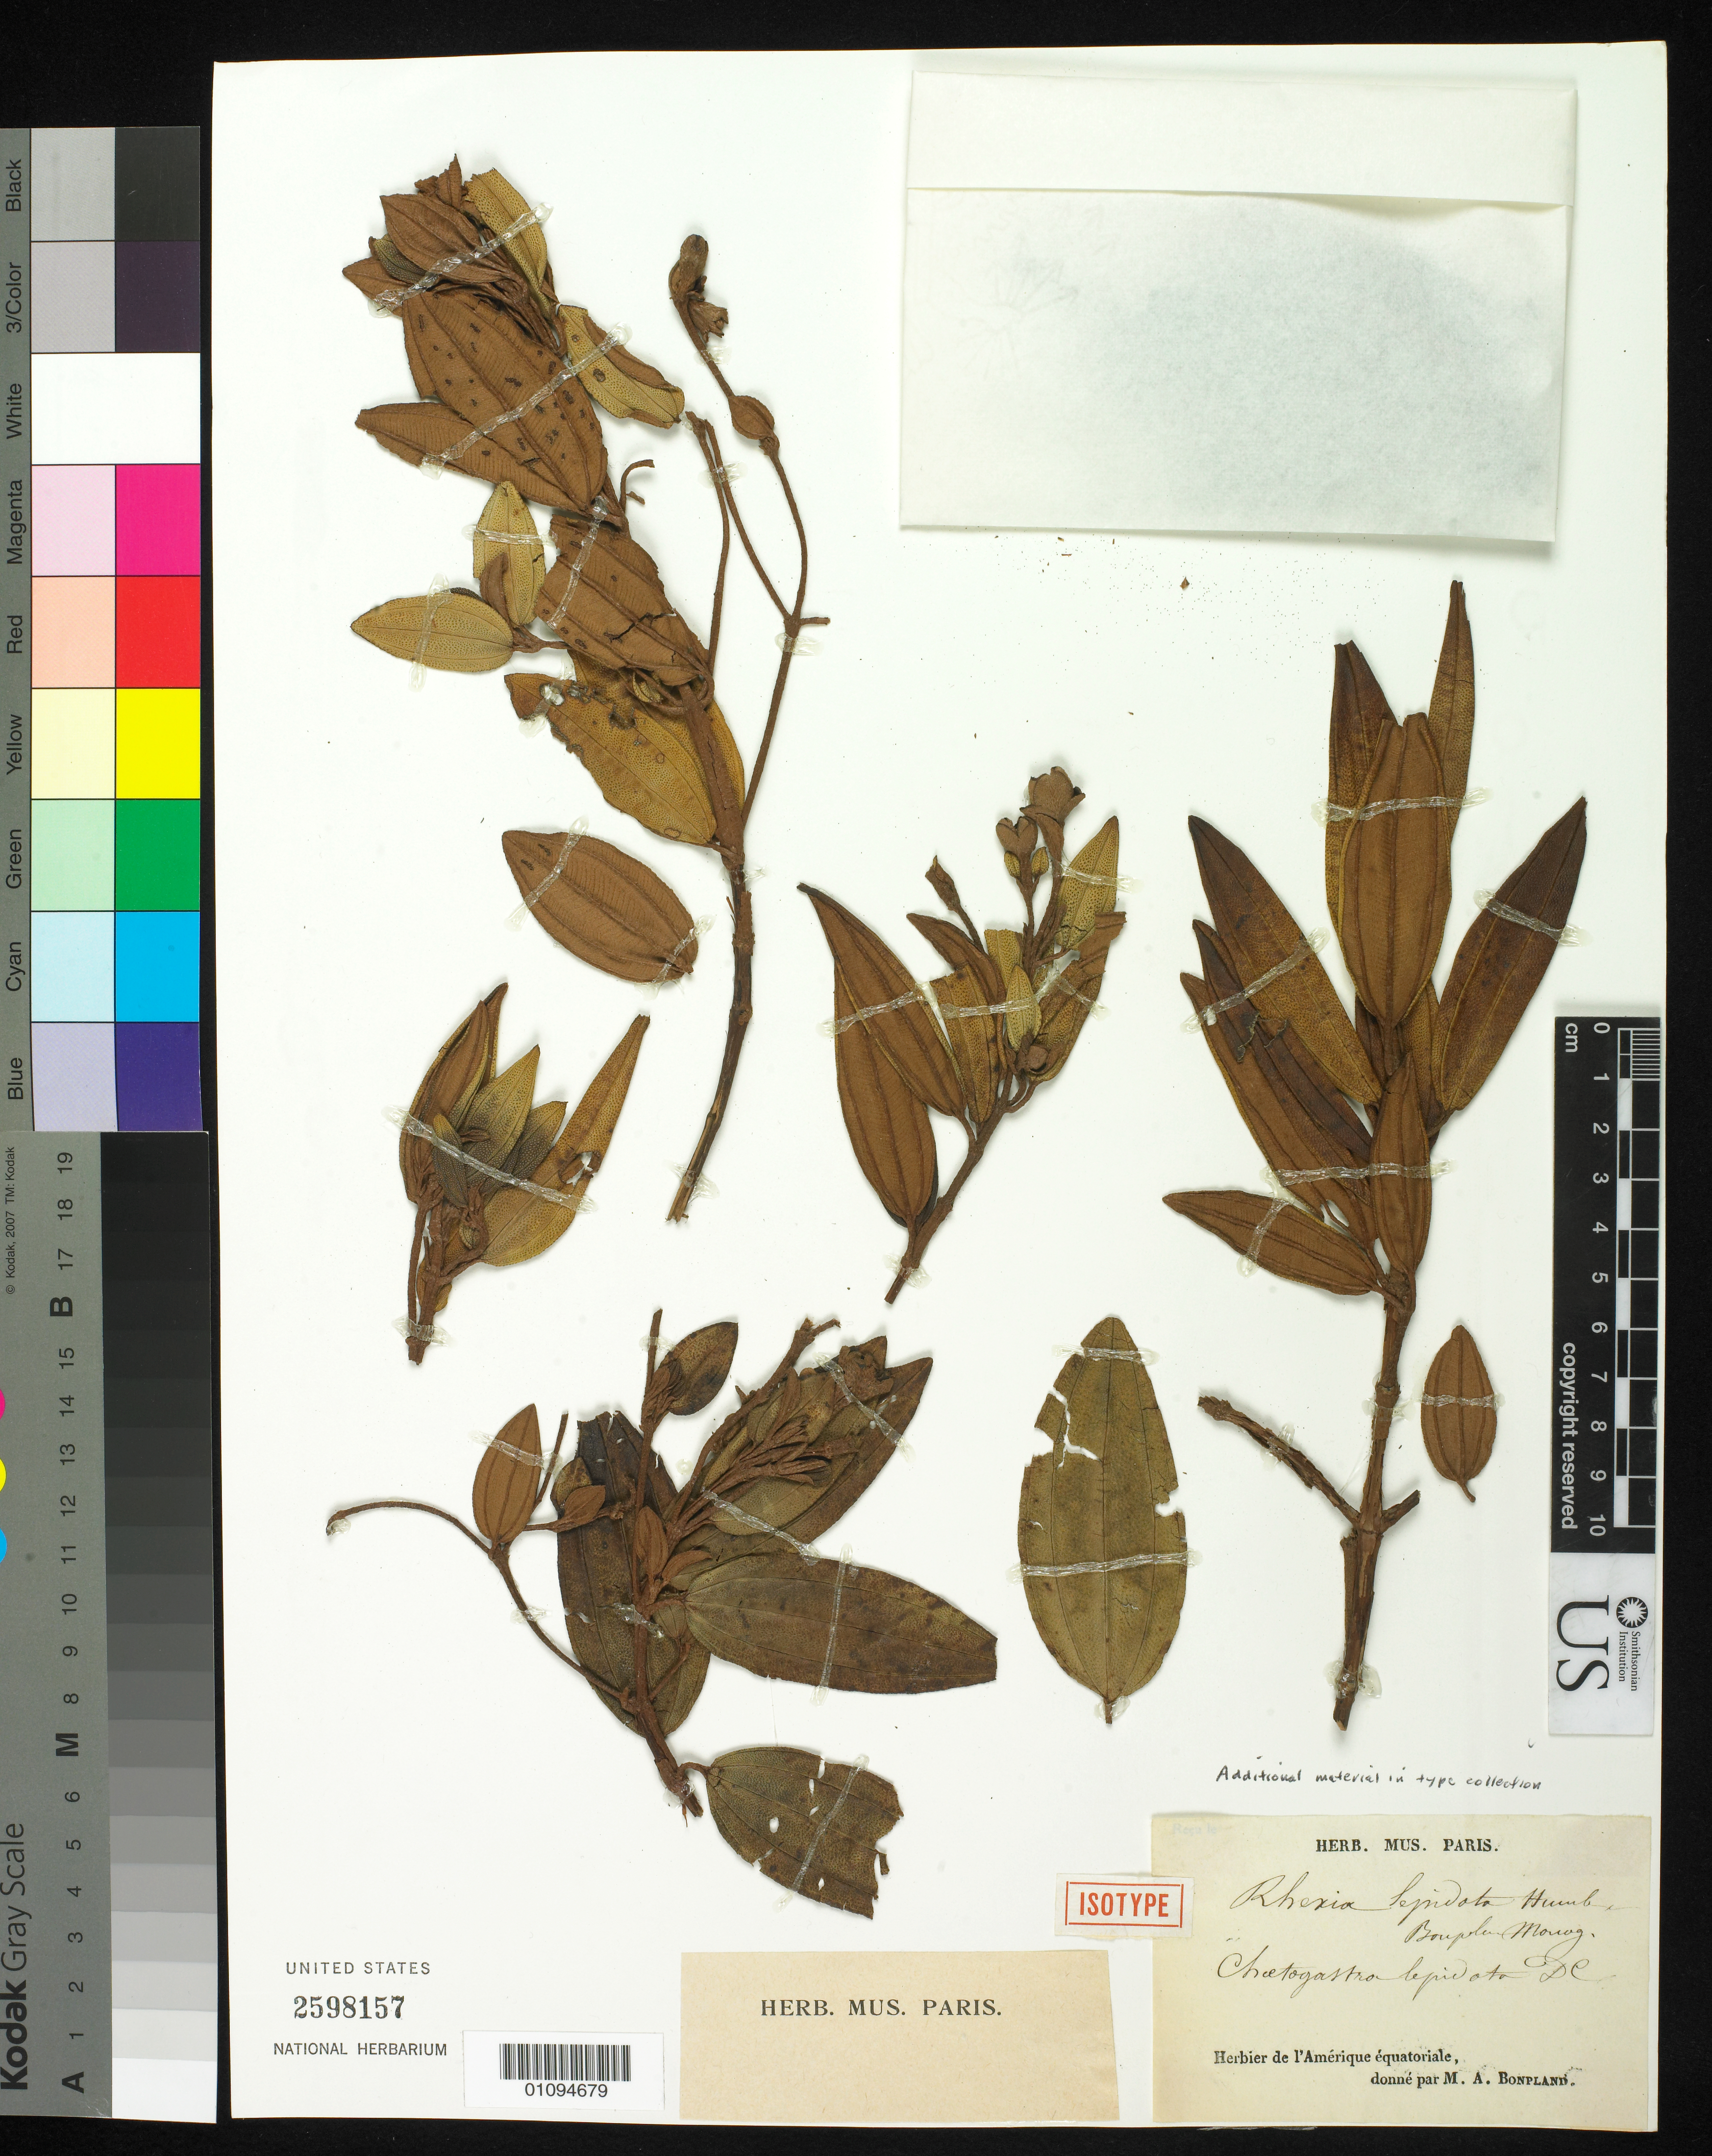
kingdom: Plantae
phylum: Tracheophyta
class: Magnoliopsida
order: Myrtales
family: Melastomataceae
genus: Rhexia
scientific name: Rhexia lepidota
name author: Bonpl. & Rich.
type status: Isotype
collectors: A. J. A. Bonpland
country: Peru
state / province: Cajamarca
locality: juxta Jaén de Bracamorros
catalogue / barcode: US 2598157